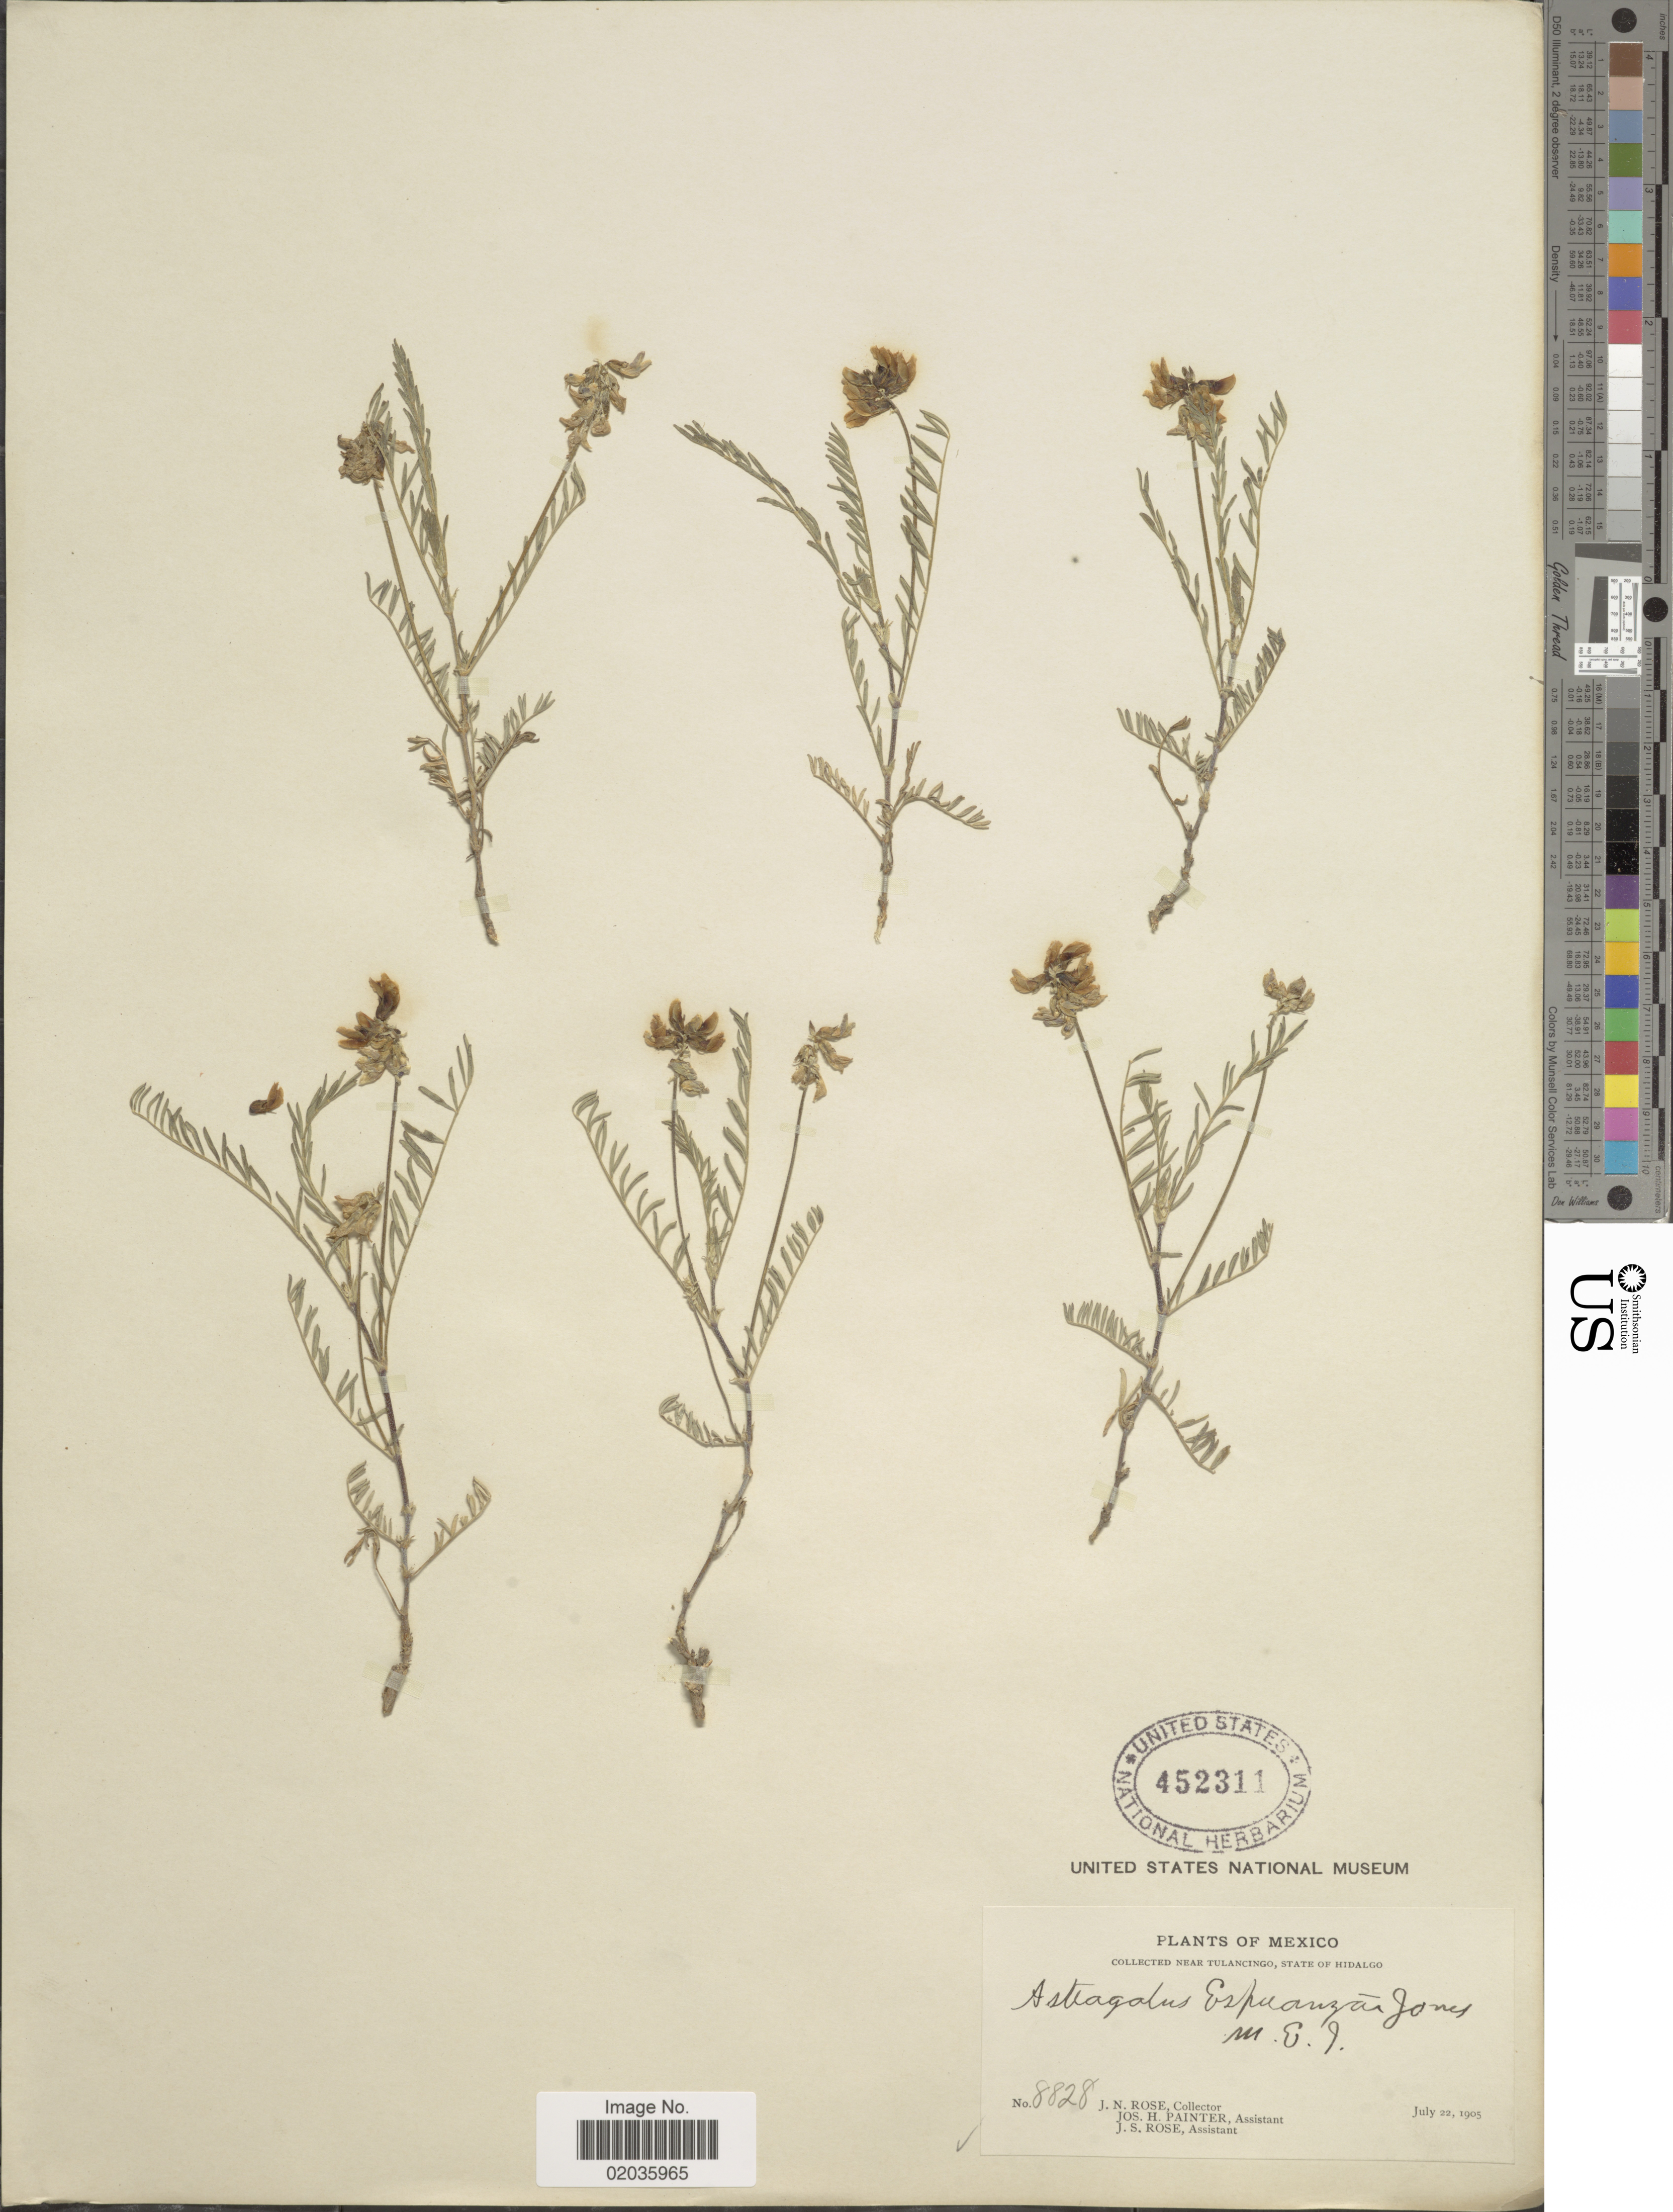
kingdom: Plantae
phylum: Tracheophyta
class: Magnoliopsida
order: Fabales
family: Fabaceae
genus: Astragalus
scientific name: Astragalus esperanzae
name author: M.E. Jones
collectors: J. N. Rose, J. H. Painter & J. S. Rose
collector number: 8828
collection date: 1905-07-22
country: Mexico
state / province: Hidalgo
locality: Mexico, Near Tulancingo, State of Hidalgo.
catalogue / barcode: US 452311